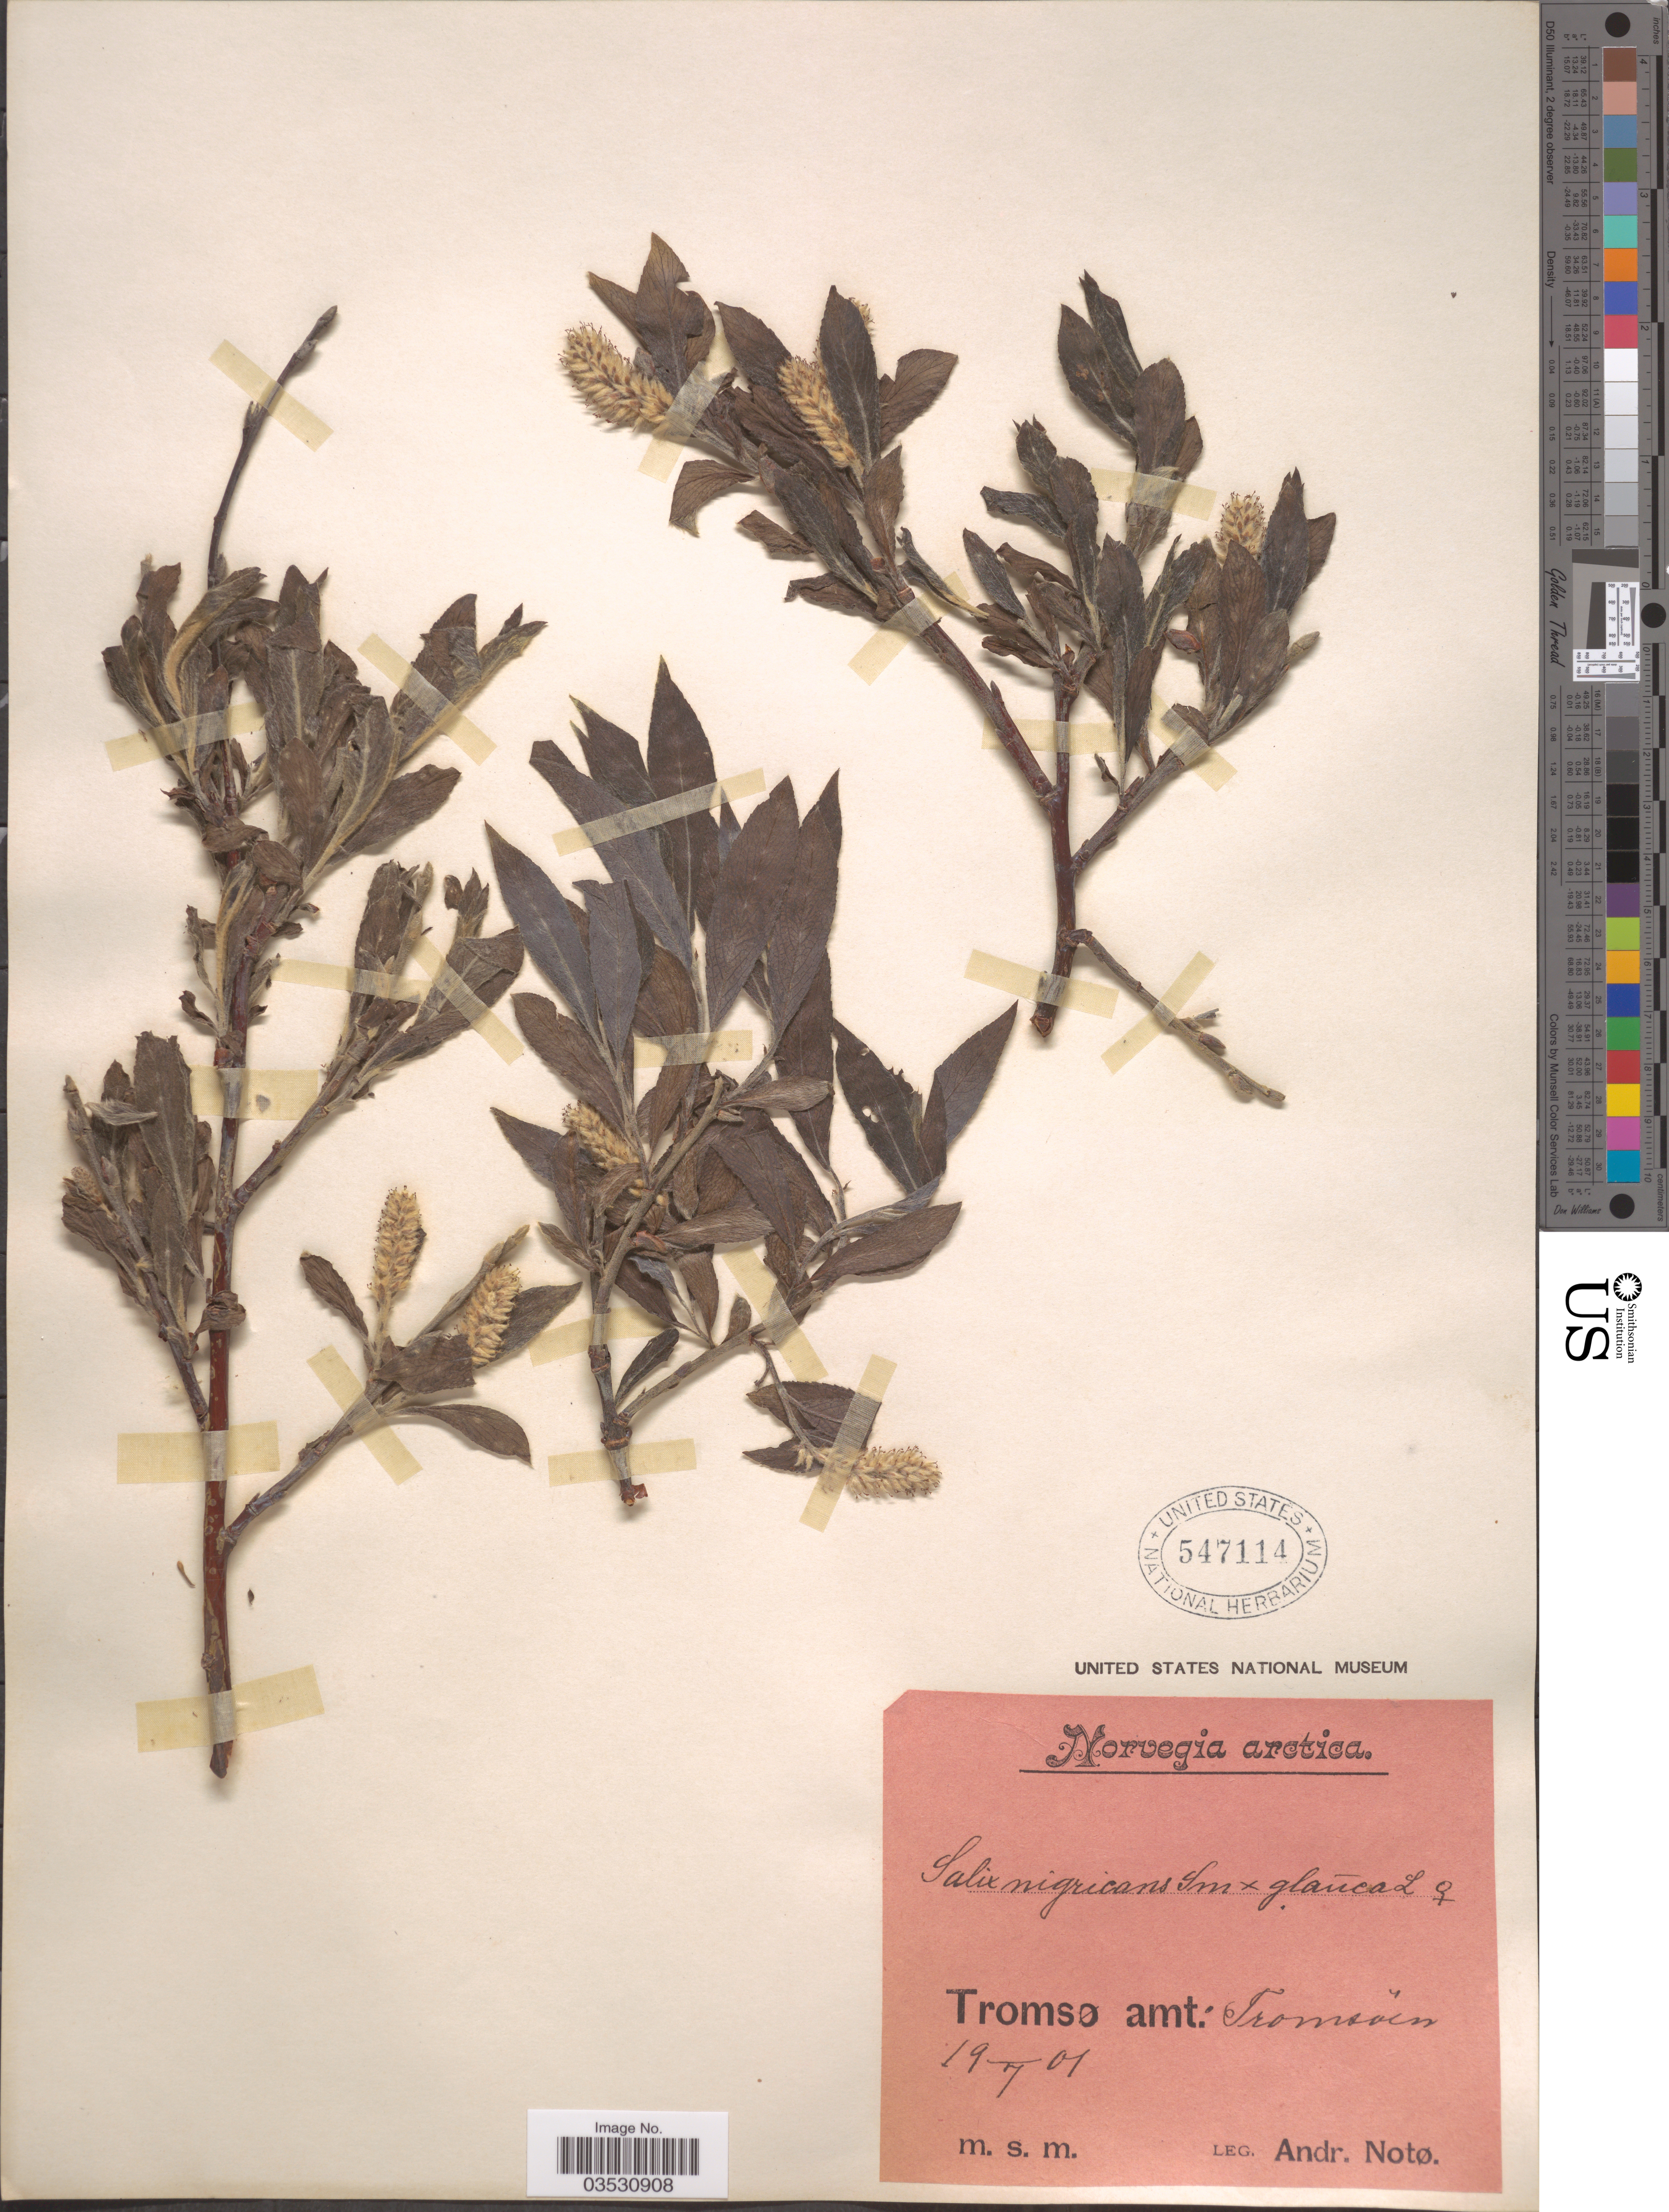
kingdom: Plantae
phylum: Tracheophyta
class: Magnoliopsida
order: Malpighiales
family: Salicaceae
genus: Salix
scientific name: Salix glauca x S. nigricans Sm.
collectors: A. Noto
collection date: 1901-07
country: Norway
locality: Norvegia arctica. Tromsø amt: Tromsoën.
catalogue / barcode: US 547114